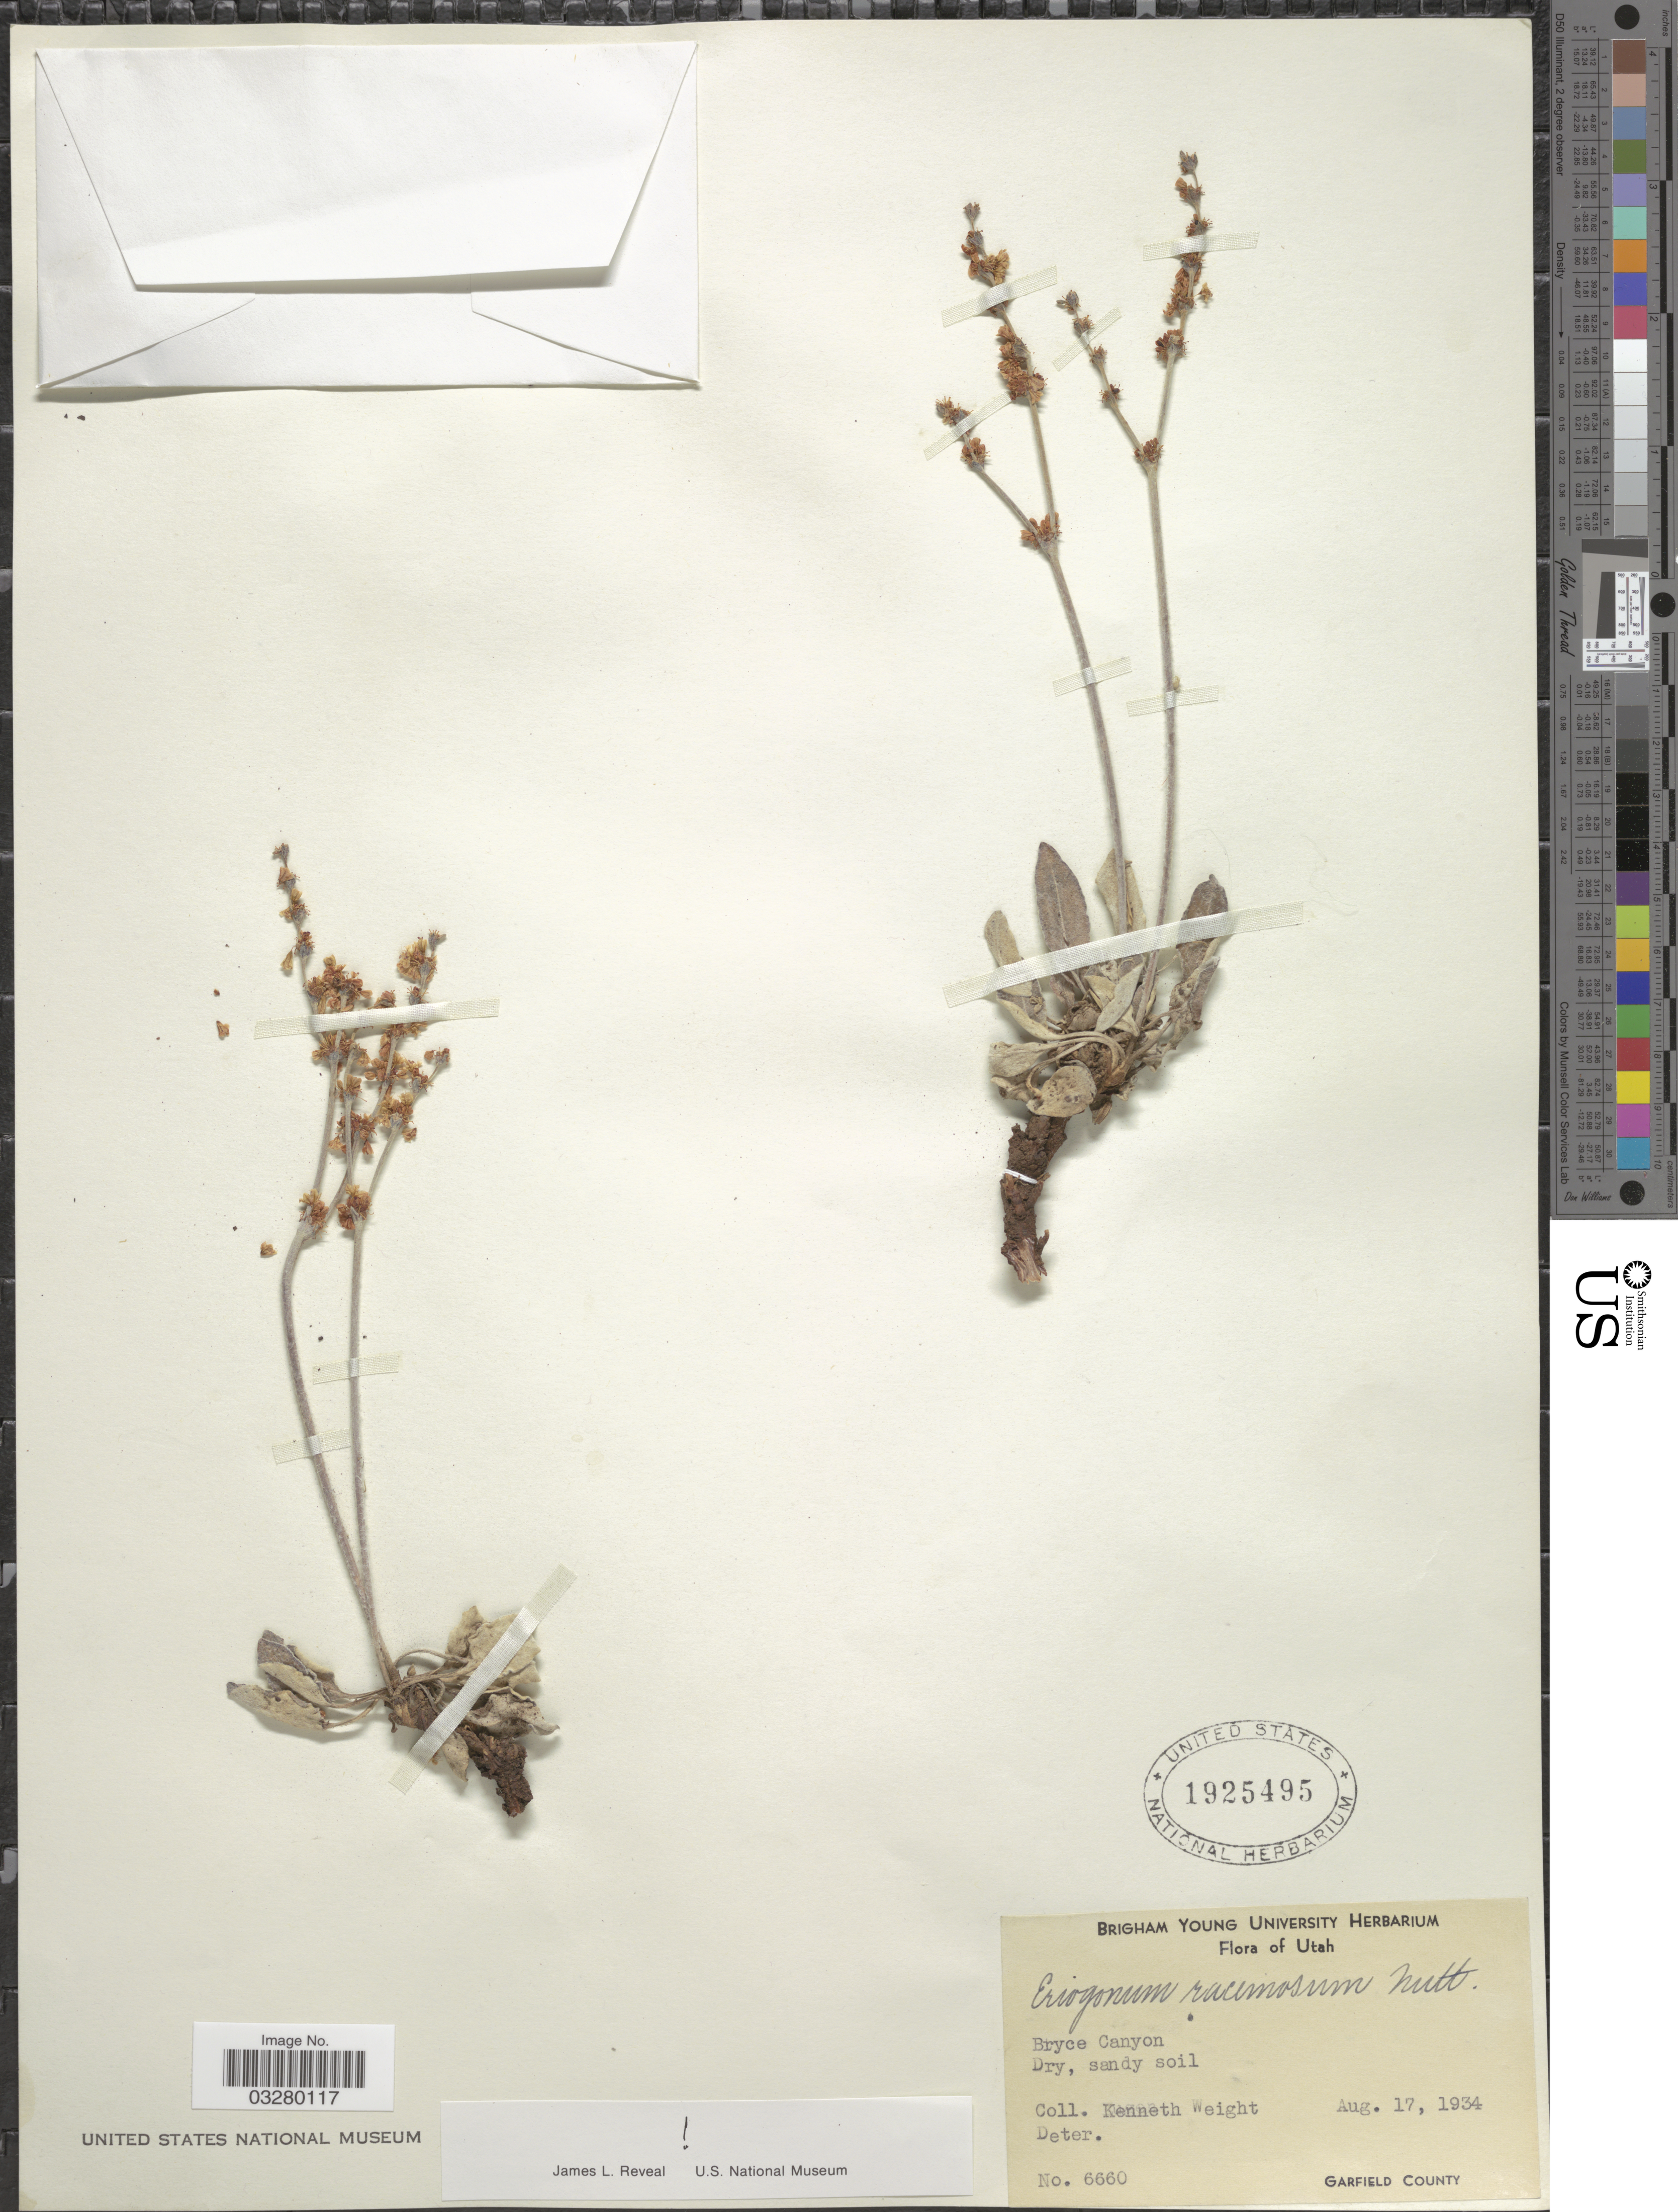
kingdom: Plantae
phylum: Tracheophyta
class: Magnoliopsida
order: Caryophyllales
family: Polygonaceae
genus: Eriogonum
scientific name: Eriogonum racemosum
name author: Nutt.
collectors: K. Weight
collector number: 6660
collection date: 1934-08-17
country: United States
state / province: Utah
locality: Bryce Canyon. Garfield County.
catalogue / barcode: US 1925495